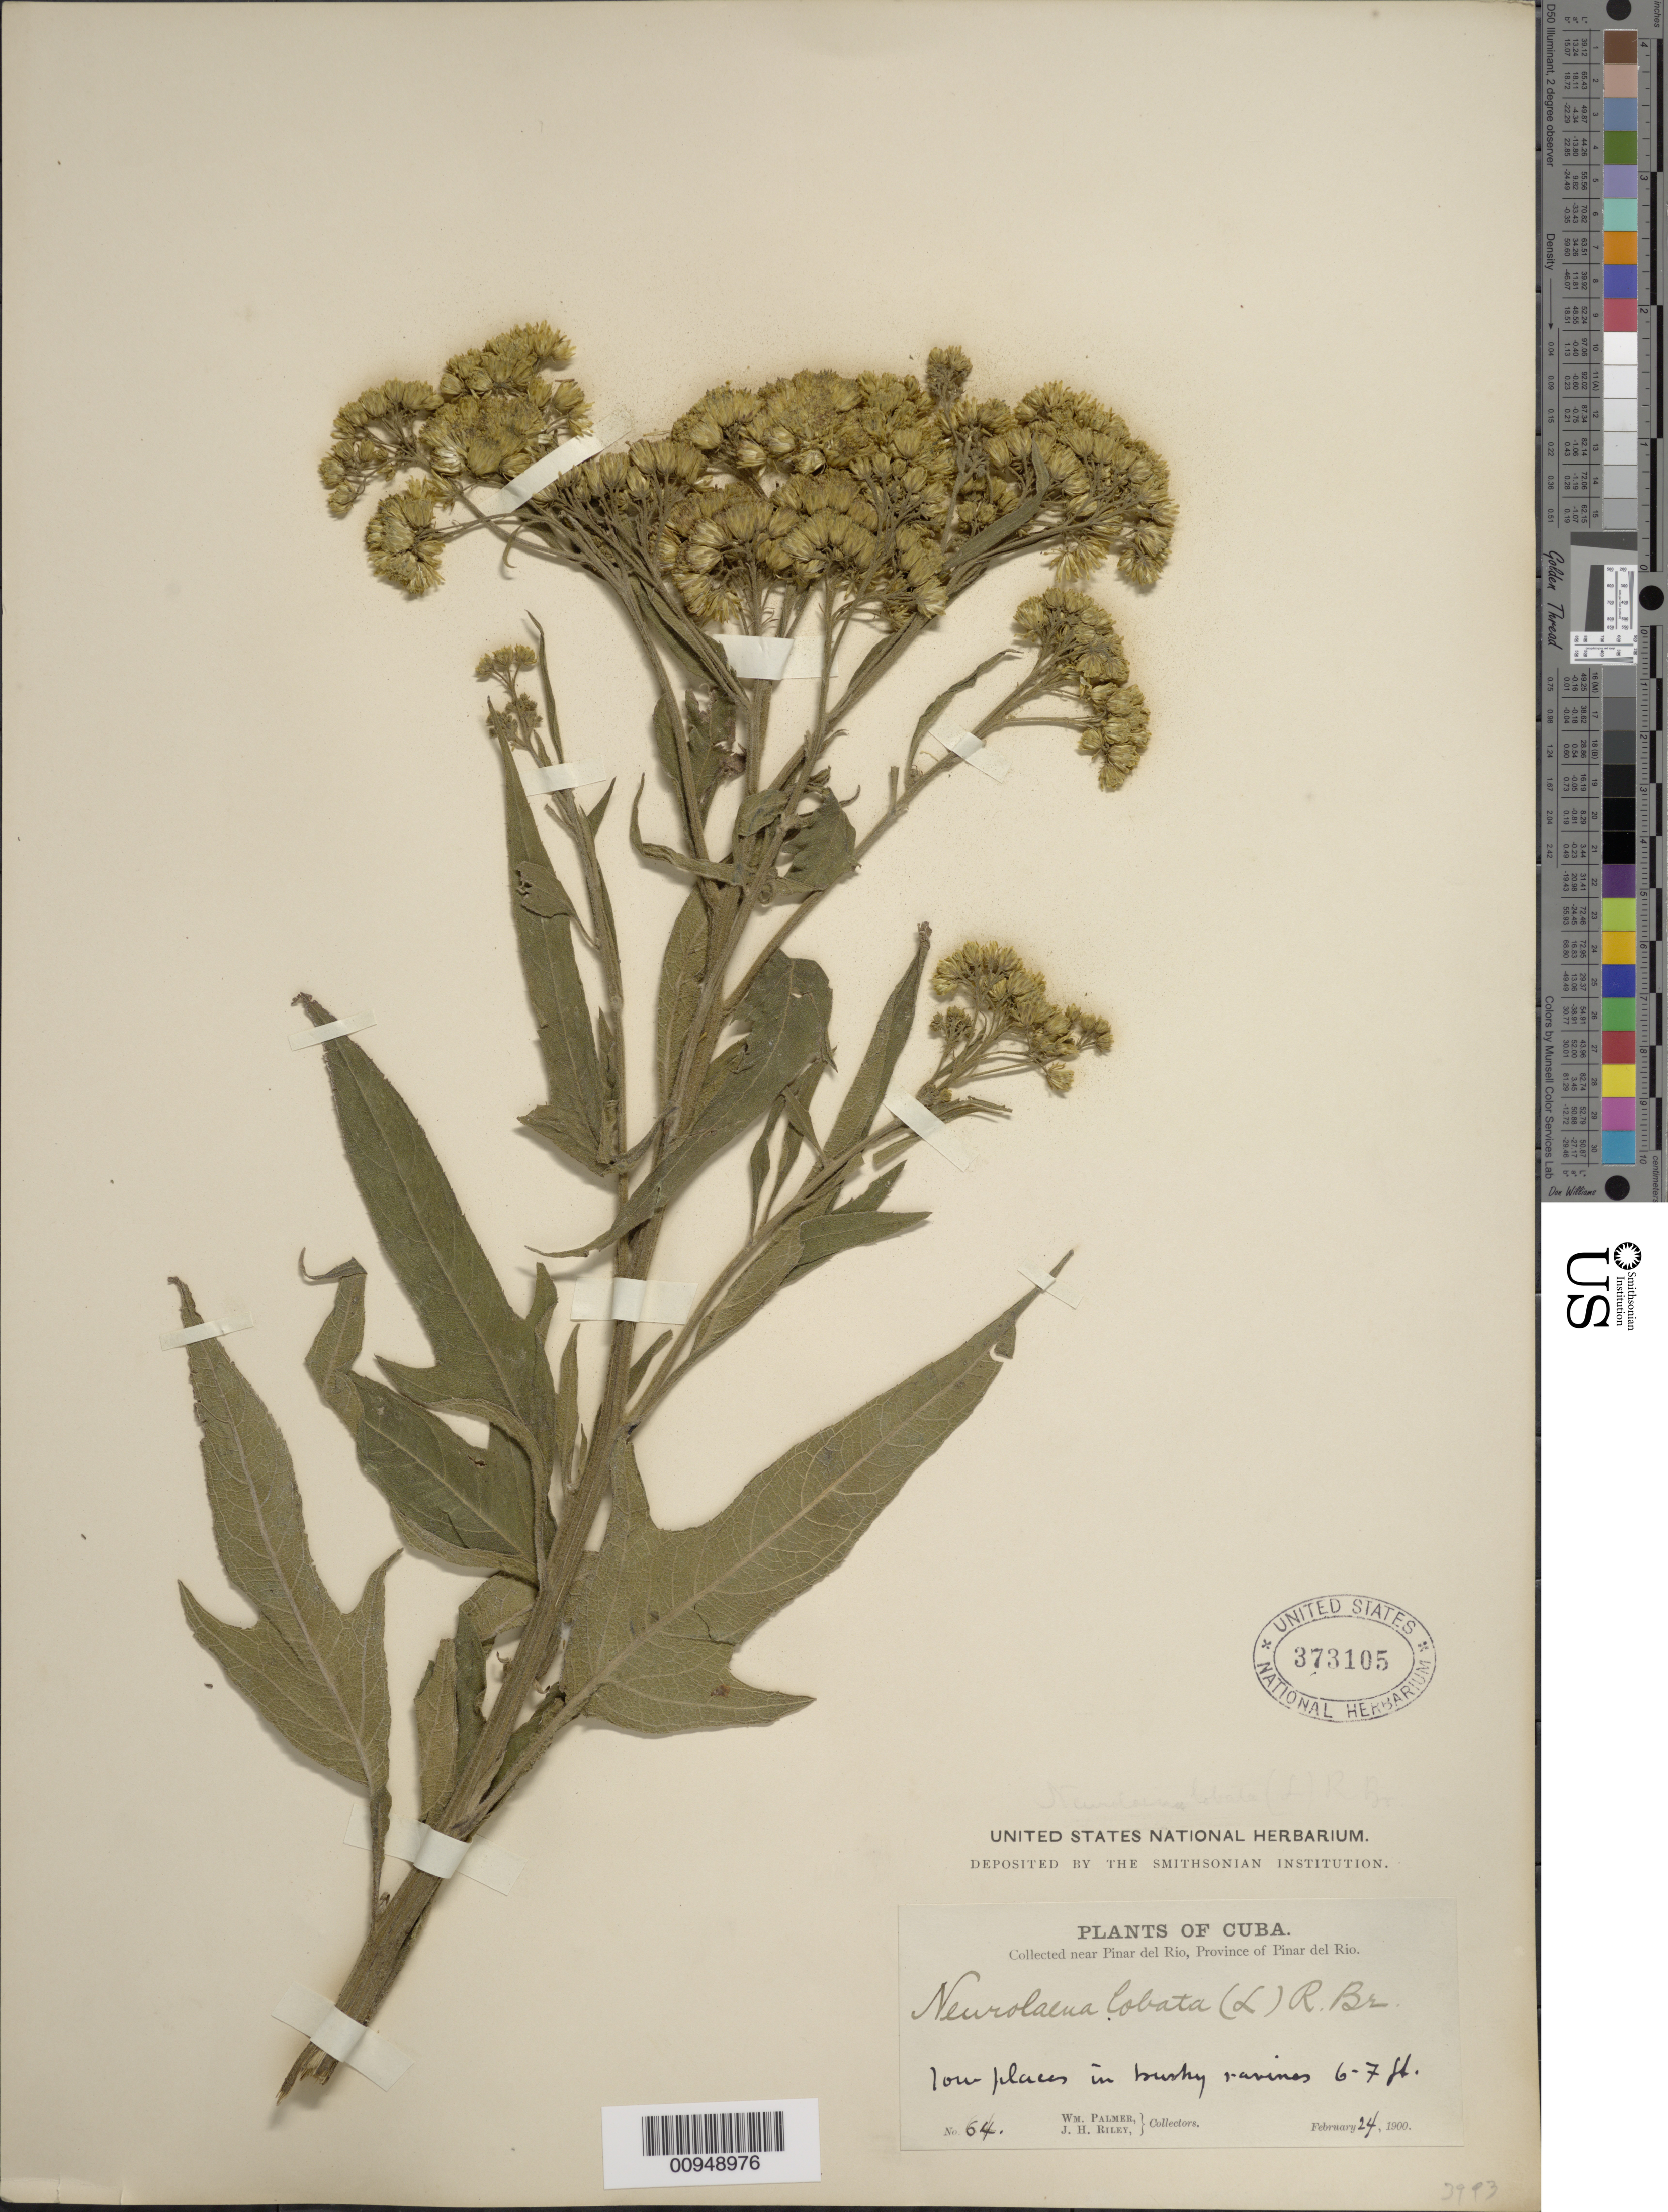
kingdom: Plantae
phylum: Tracheophyta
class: Magnoliopsida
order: Asterales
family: Asteraceae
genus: Neurolaena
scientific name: Neurolaena lobata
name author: (L.) R. Br. ex Cass.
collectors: W. Palmer & J. H. Riley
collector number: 64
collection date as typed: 24 Feb 1900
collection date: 1900-02-24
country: Cuba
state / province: Pinar del Rio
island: Cuba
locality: Near Pinar del Rio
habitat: Low places in bushy ravines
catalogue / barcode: US 373105